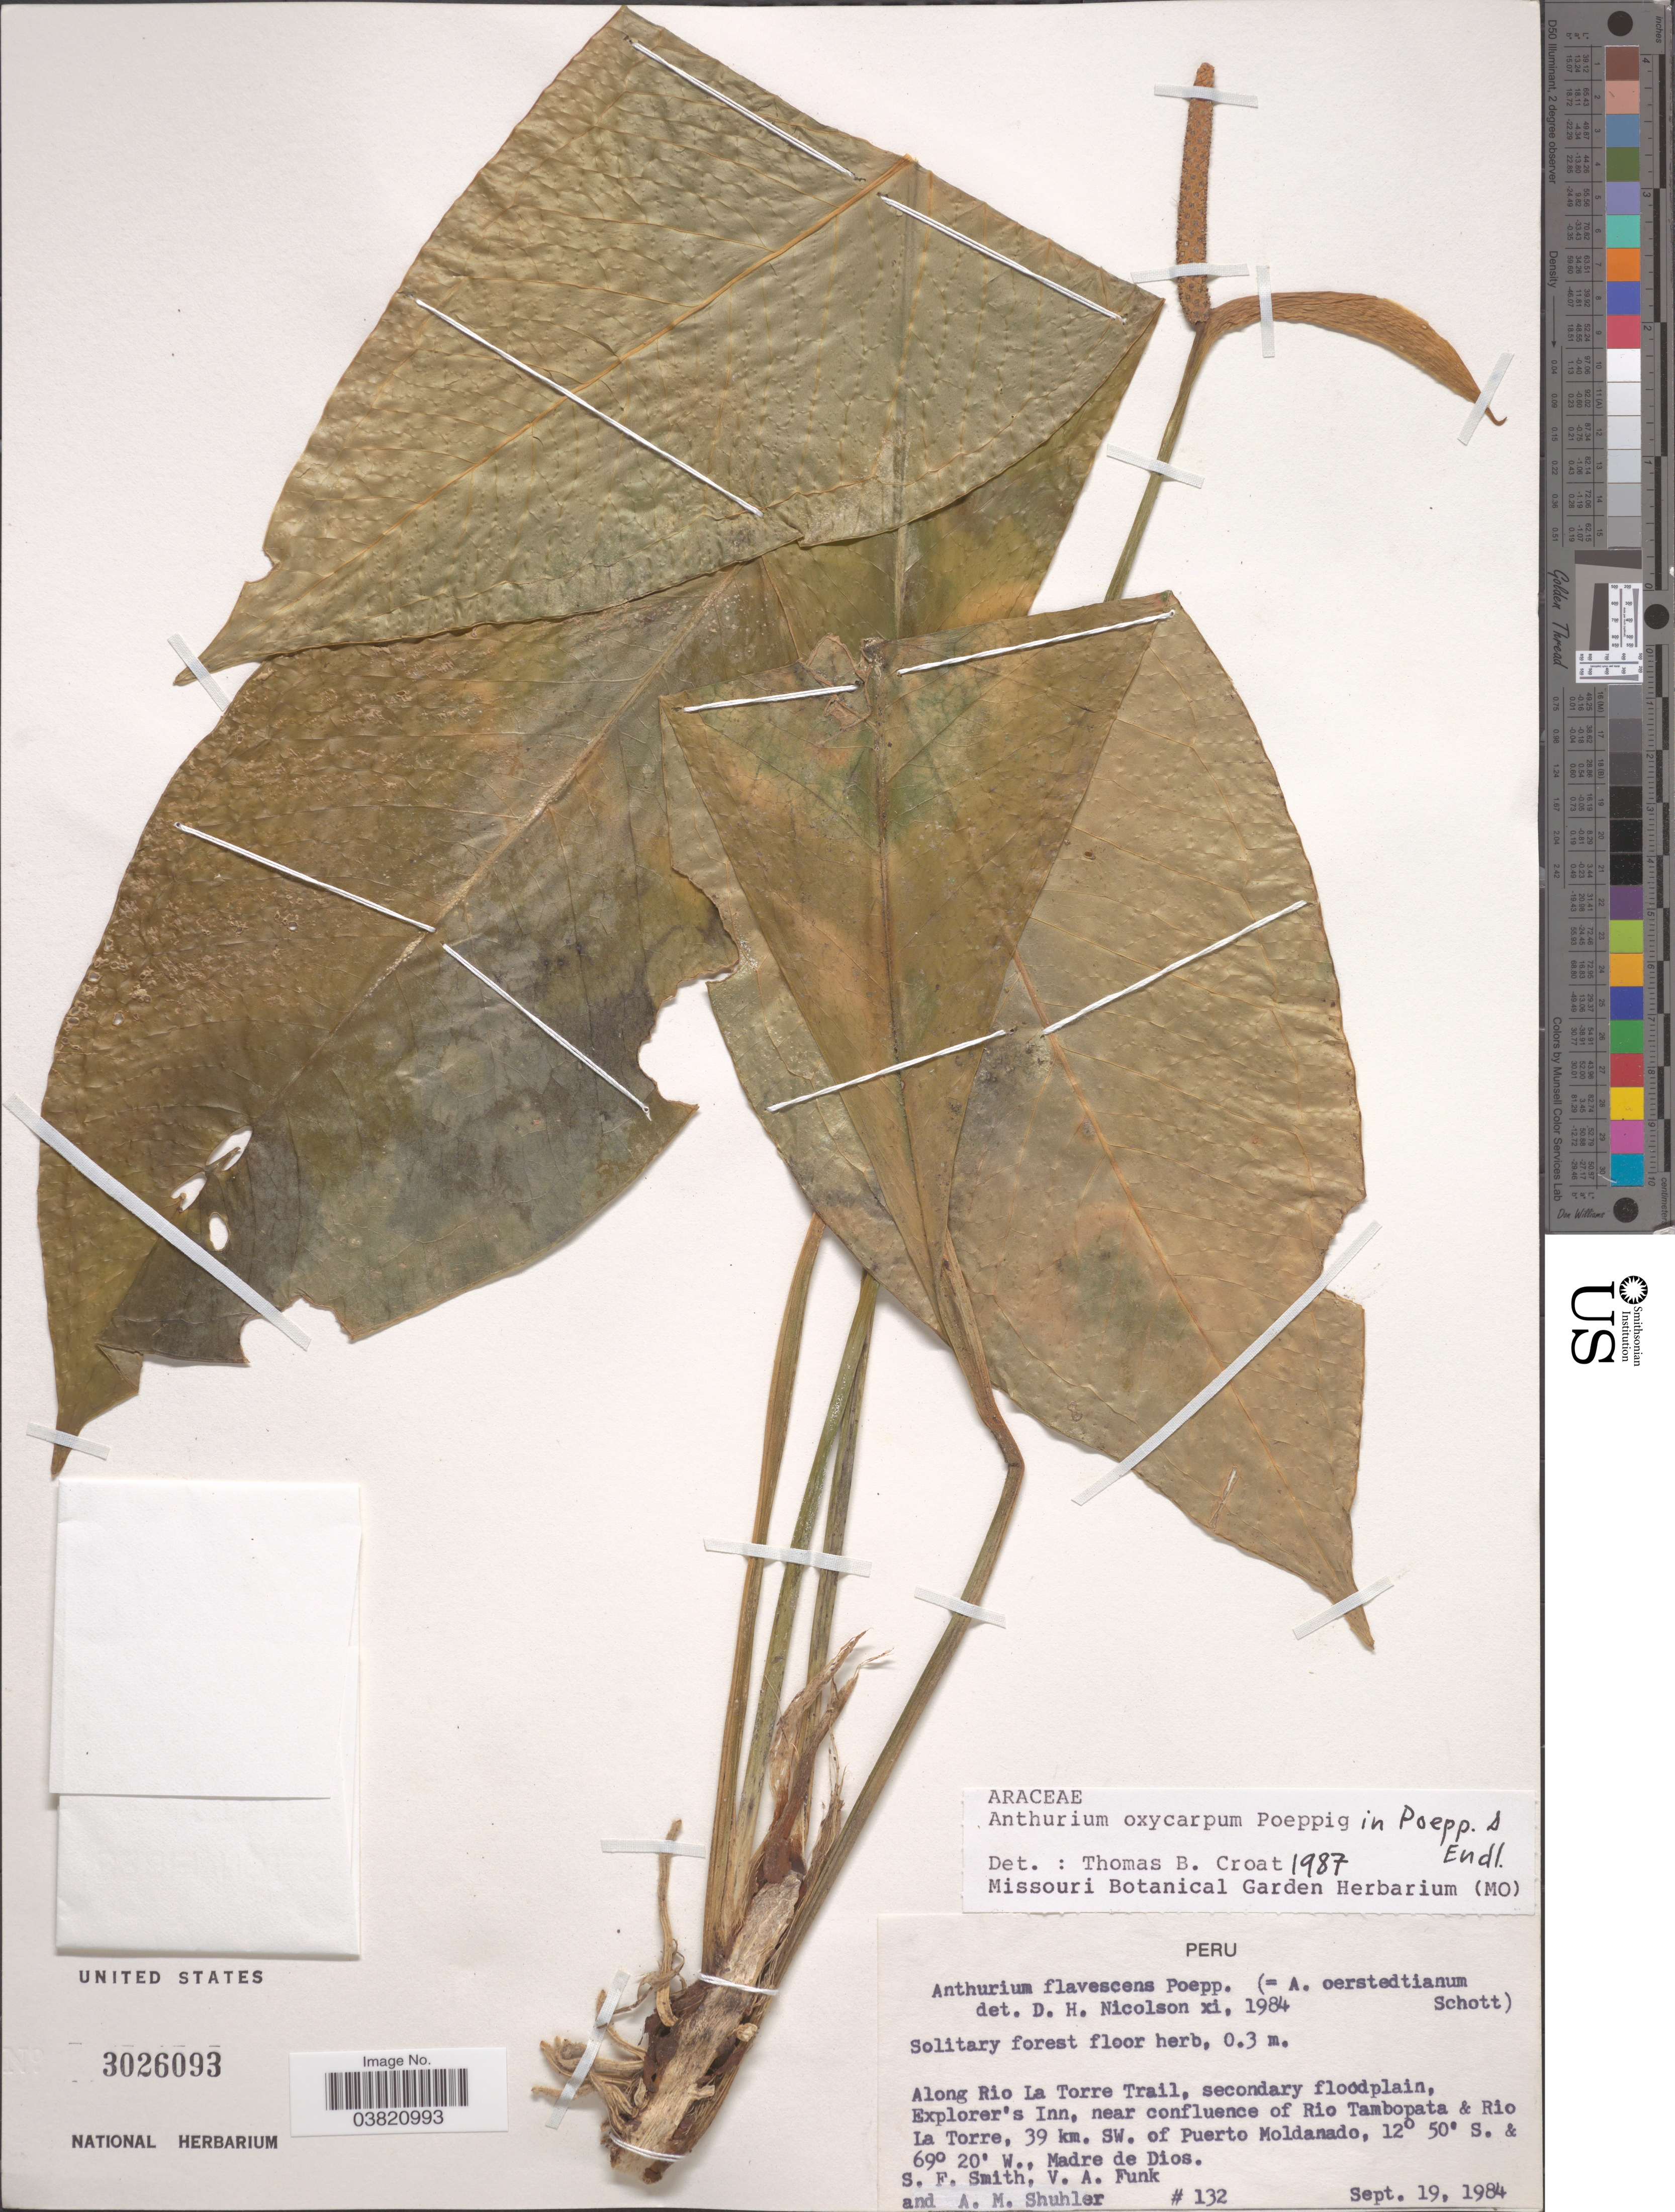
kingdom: Plantae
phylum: Tracheophyta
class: Liliopsida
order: Alismatales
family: Araceae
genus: Anthurium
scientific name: Anthurium oxycarpum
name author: Poepp.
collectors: S.F. Smith, V. Funk & A. Shuhler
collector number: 132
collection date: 1984-09-19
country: Peru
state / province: Madre de Dios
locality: Along Rio La Torre Trail, secondary floodplain, Explorer's Inn, near confluence of Rio Tambopata & Rio La Torre, 39 km. SW. of Puerto Moldanado.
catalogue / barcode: US 3026093